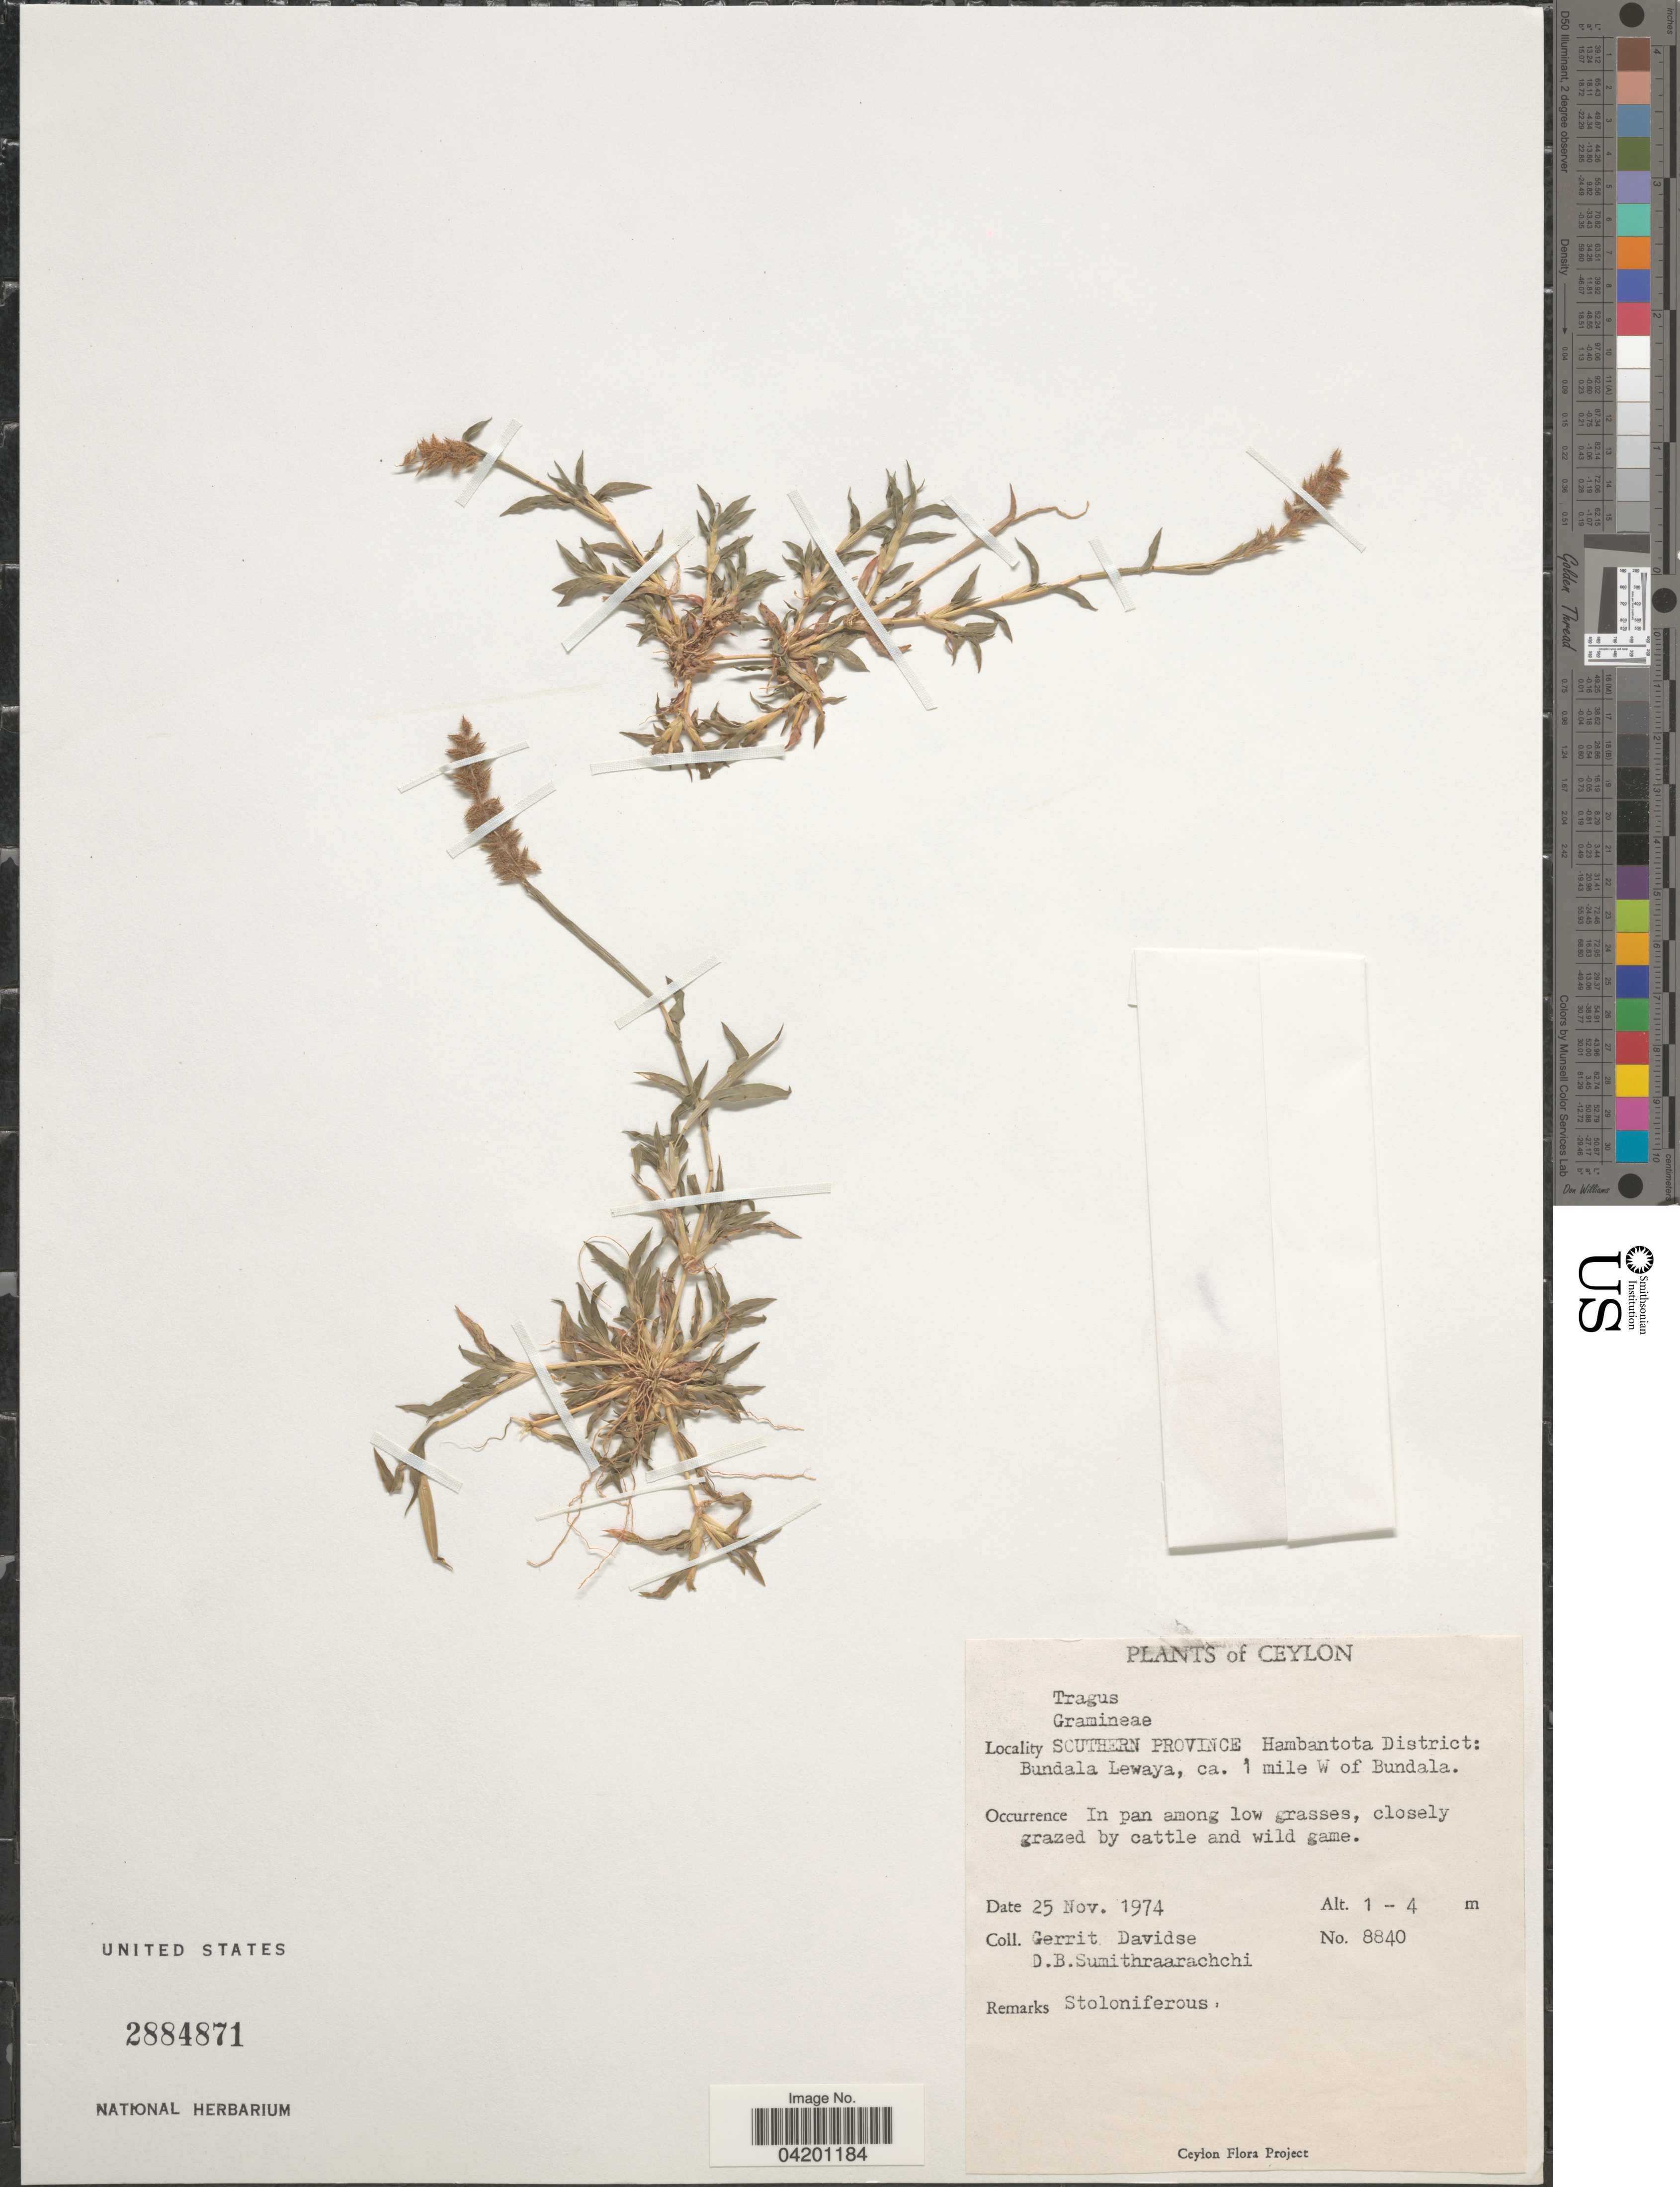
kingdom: Plantae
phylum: Tracheophyta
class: Liliopsida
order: Poales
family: Poaceae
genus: Tragus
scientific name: Tragus sp.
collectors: G. Davidse & D. B. Sumithraarachchi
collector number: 8840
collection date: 1974-11-25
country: Sri Lanka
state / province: Southern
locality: Ceylon. Hambantota District: Bundala Lewaya, ca. 1 mile W of Bundala.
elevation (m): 1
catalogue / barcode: US 2884871